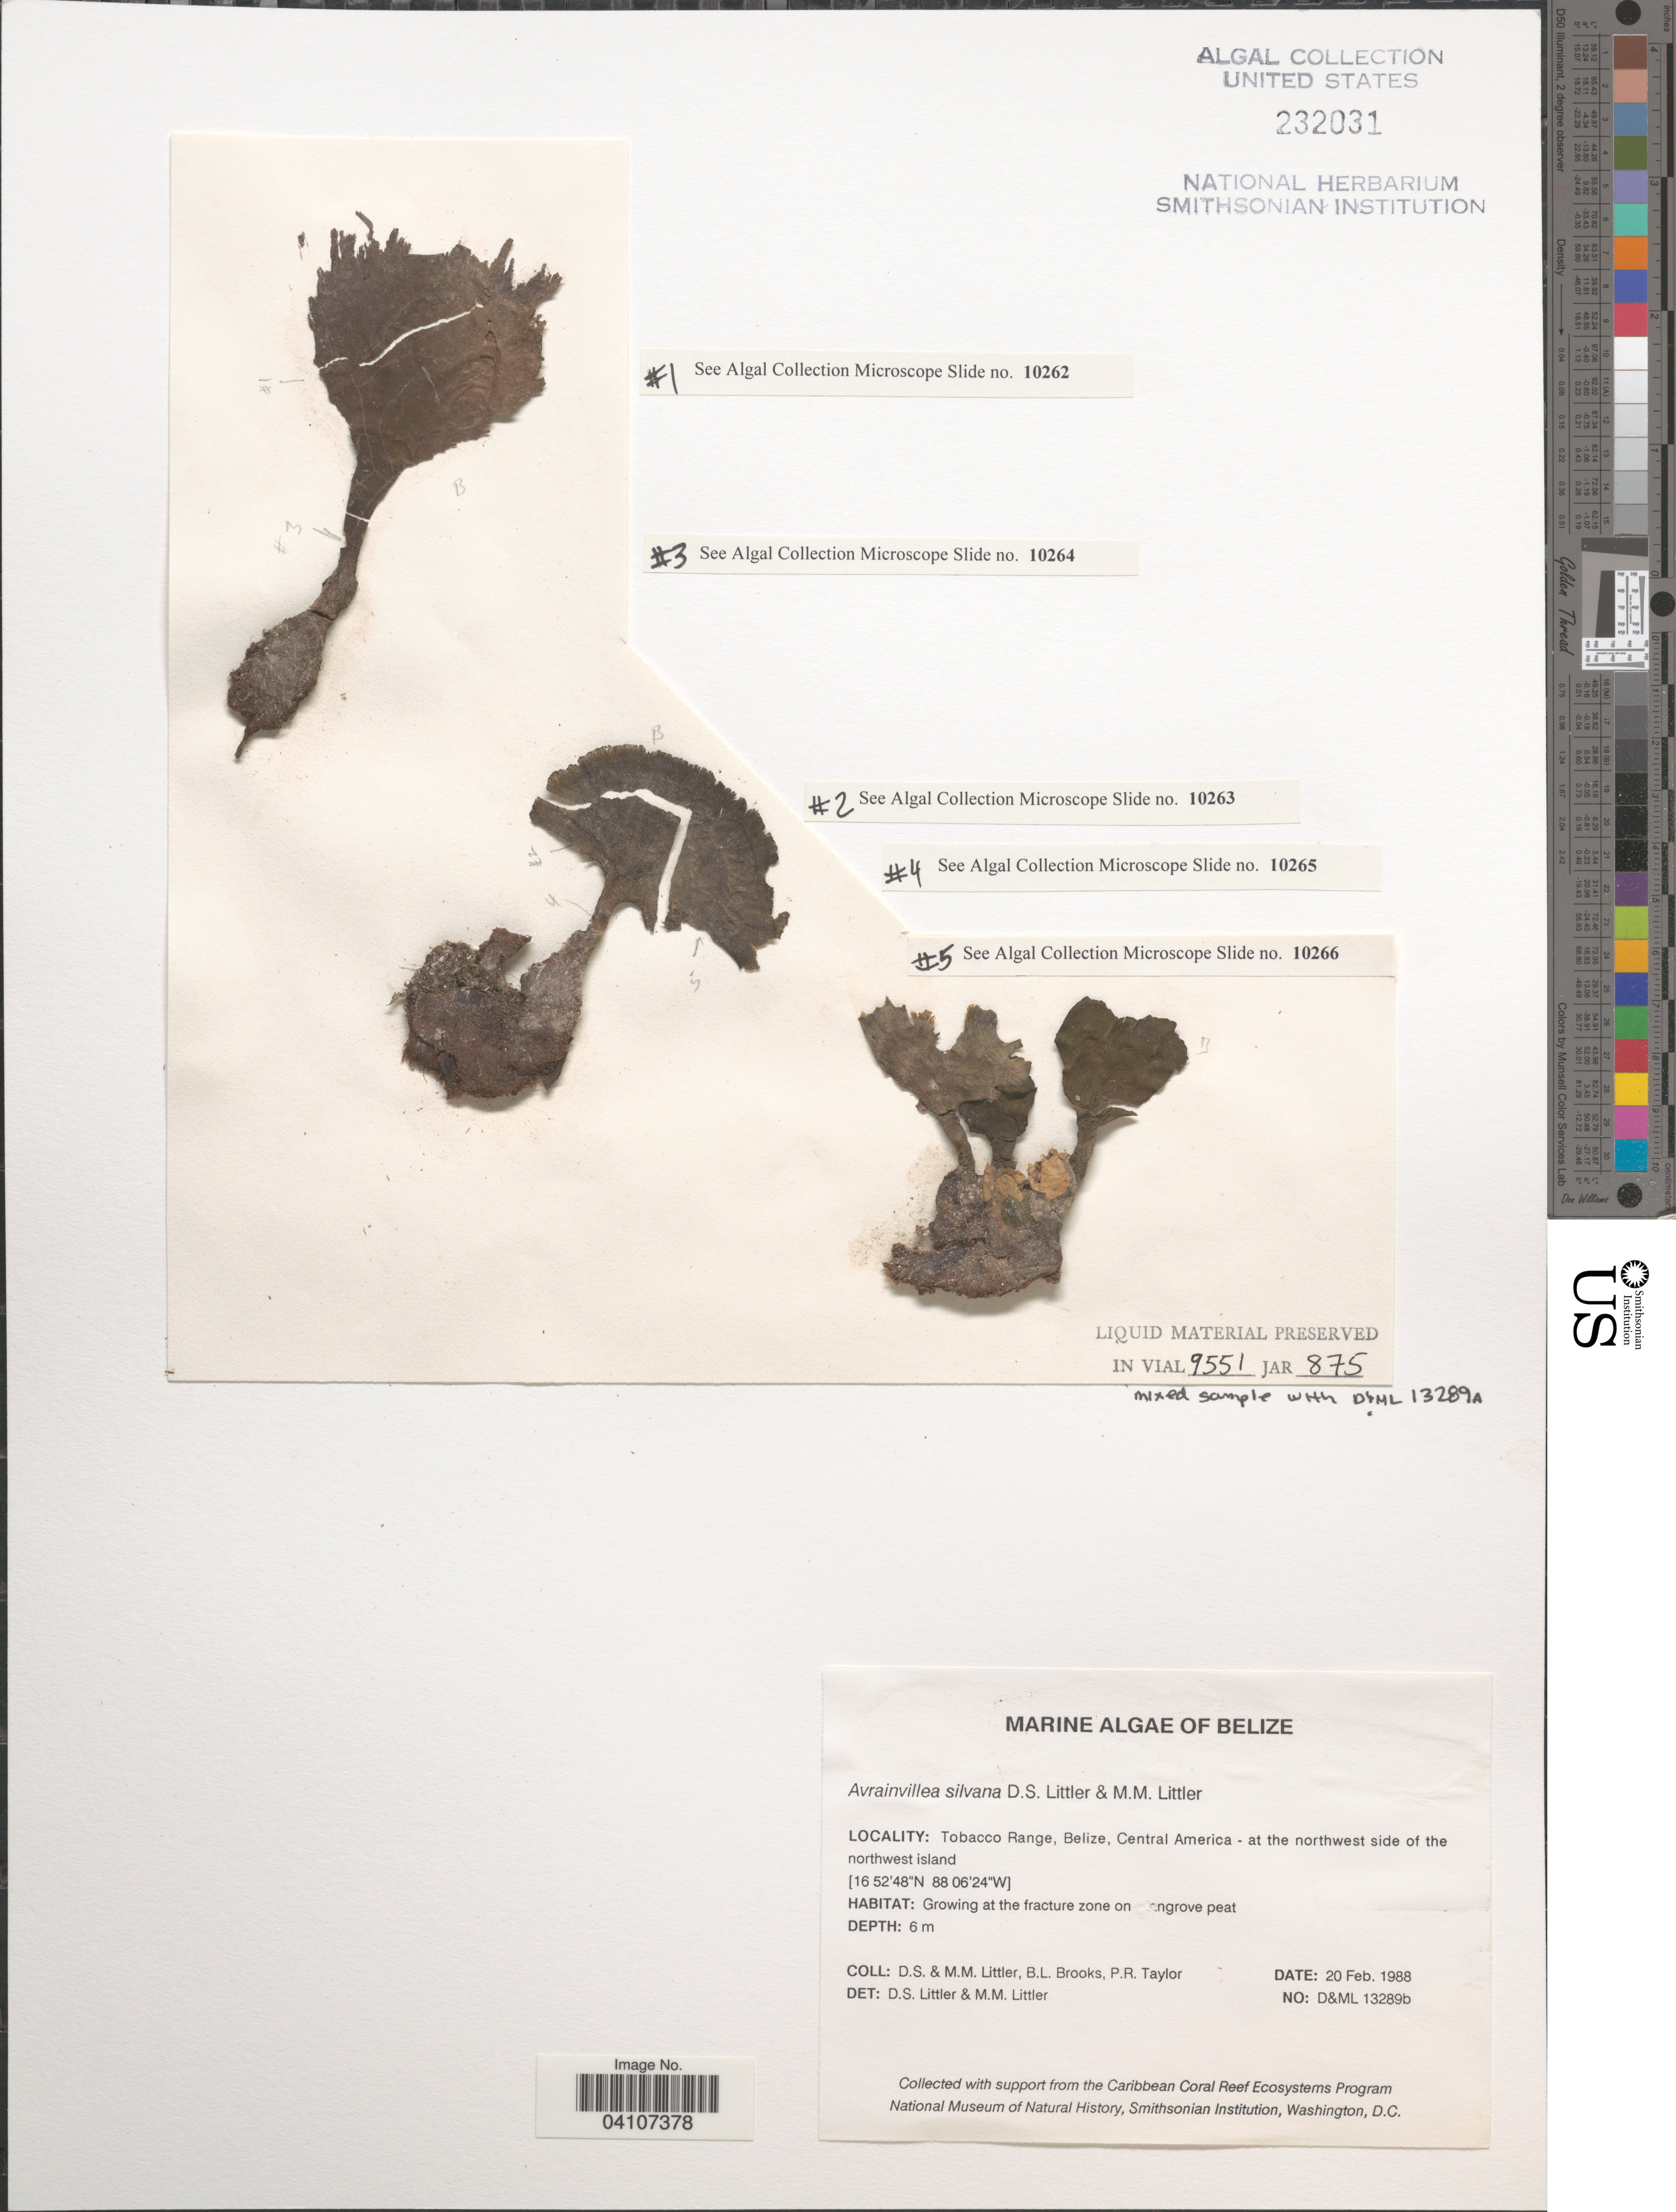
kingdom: Plantae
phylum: Chlorophyta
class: Ulvophyceae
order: Bryopsidales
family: Dichotomosiphonaceae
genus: Avrainvillea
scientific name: Avrainvillea silvana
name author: D.S. Littler & Littler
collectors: D. S. Littler, B. Brooks & P. R. Taylor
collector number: D&ML 13289b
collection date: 1988-02-20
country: Belize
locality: Tobacco Range, Central America - at the northwest side of the northwest island.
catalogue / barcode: US 232031